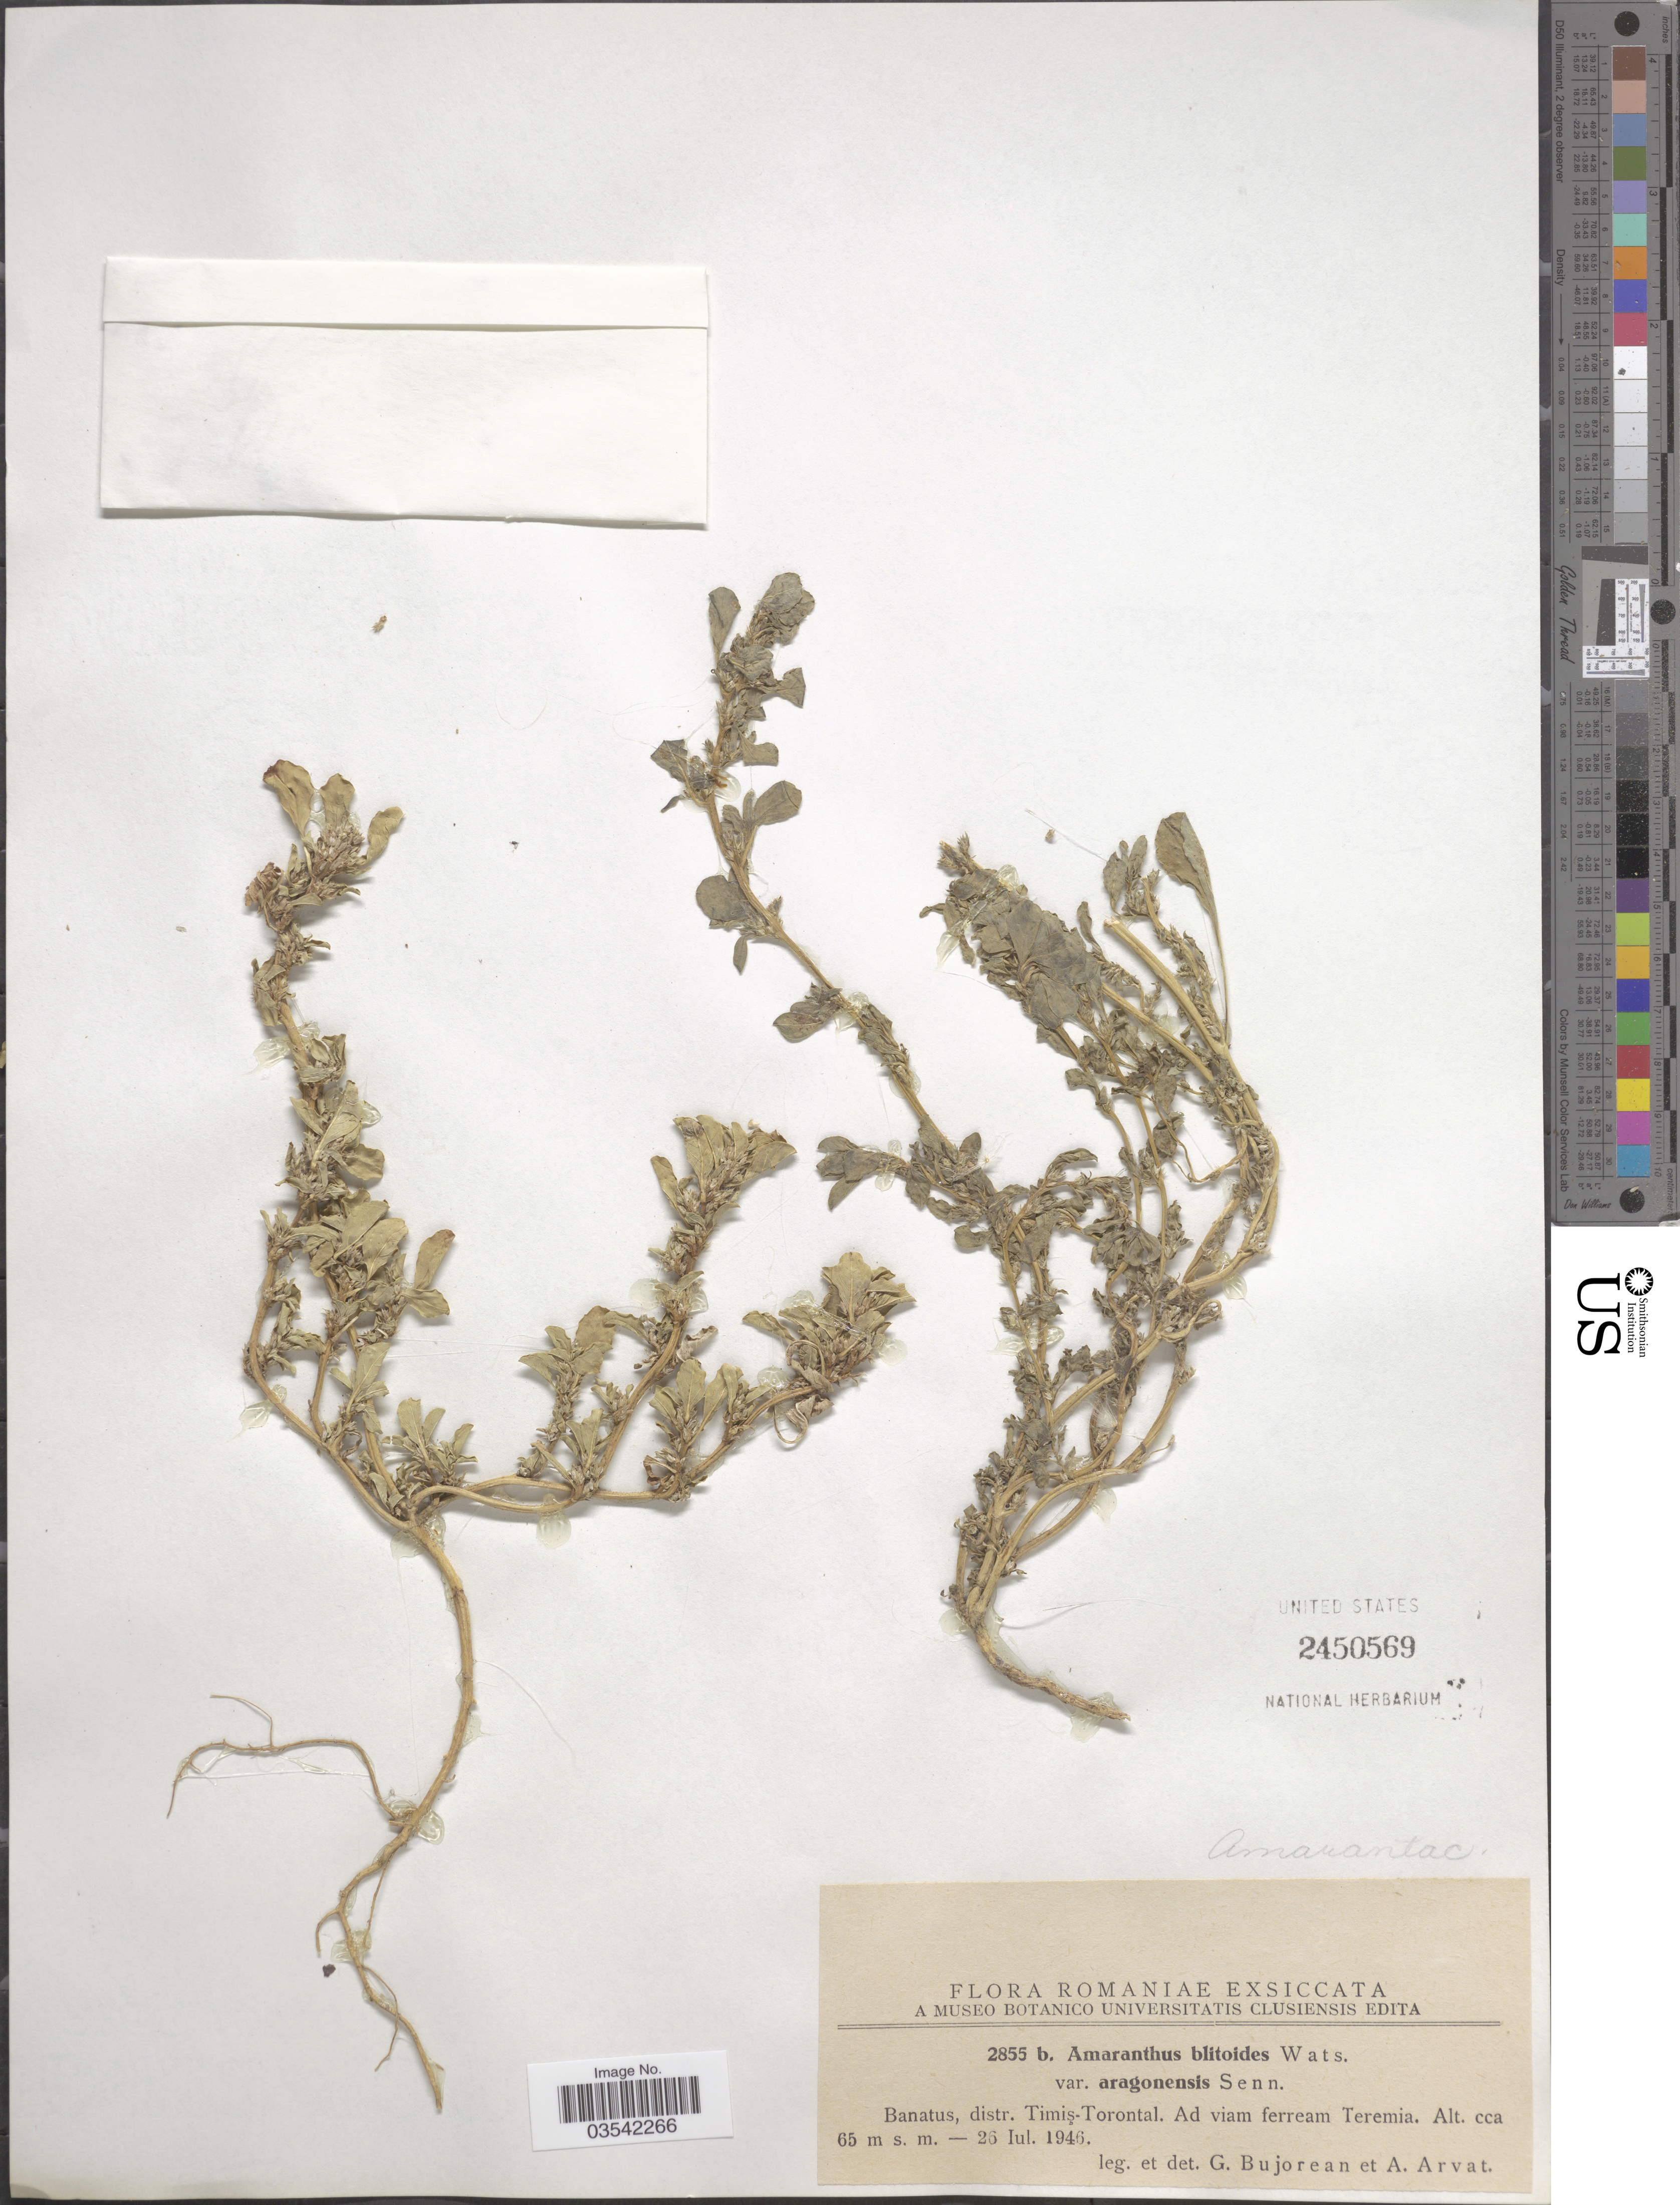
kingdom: Plantae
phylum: Tracheophyta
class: Magnoliopsida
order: Caryophyllales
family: Amaranthaceae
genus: Amaranthus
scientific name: Amaranthus blitoides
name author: S. Watson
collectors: G. Bujorean & A. Arvat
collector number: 2855b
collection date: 1946-07-26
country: Romania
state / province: Timis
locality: Banatus, distr. Timiş-Torontal. Ad viam ferream Teremia.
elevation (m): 65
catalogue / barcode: US 2450569